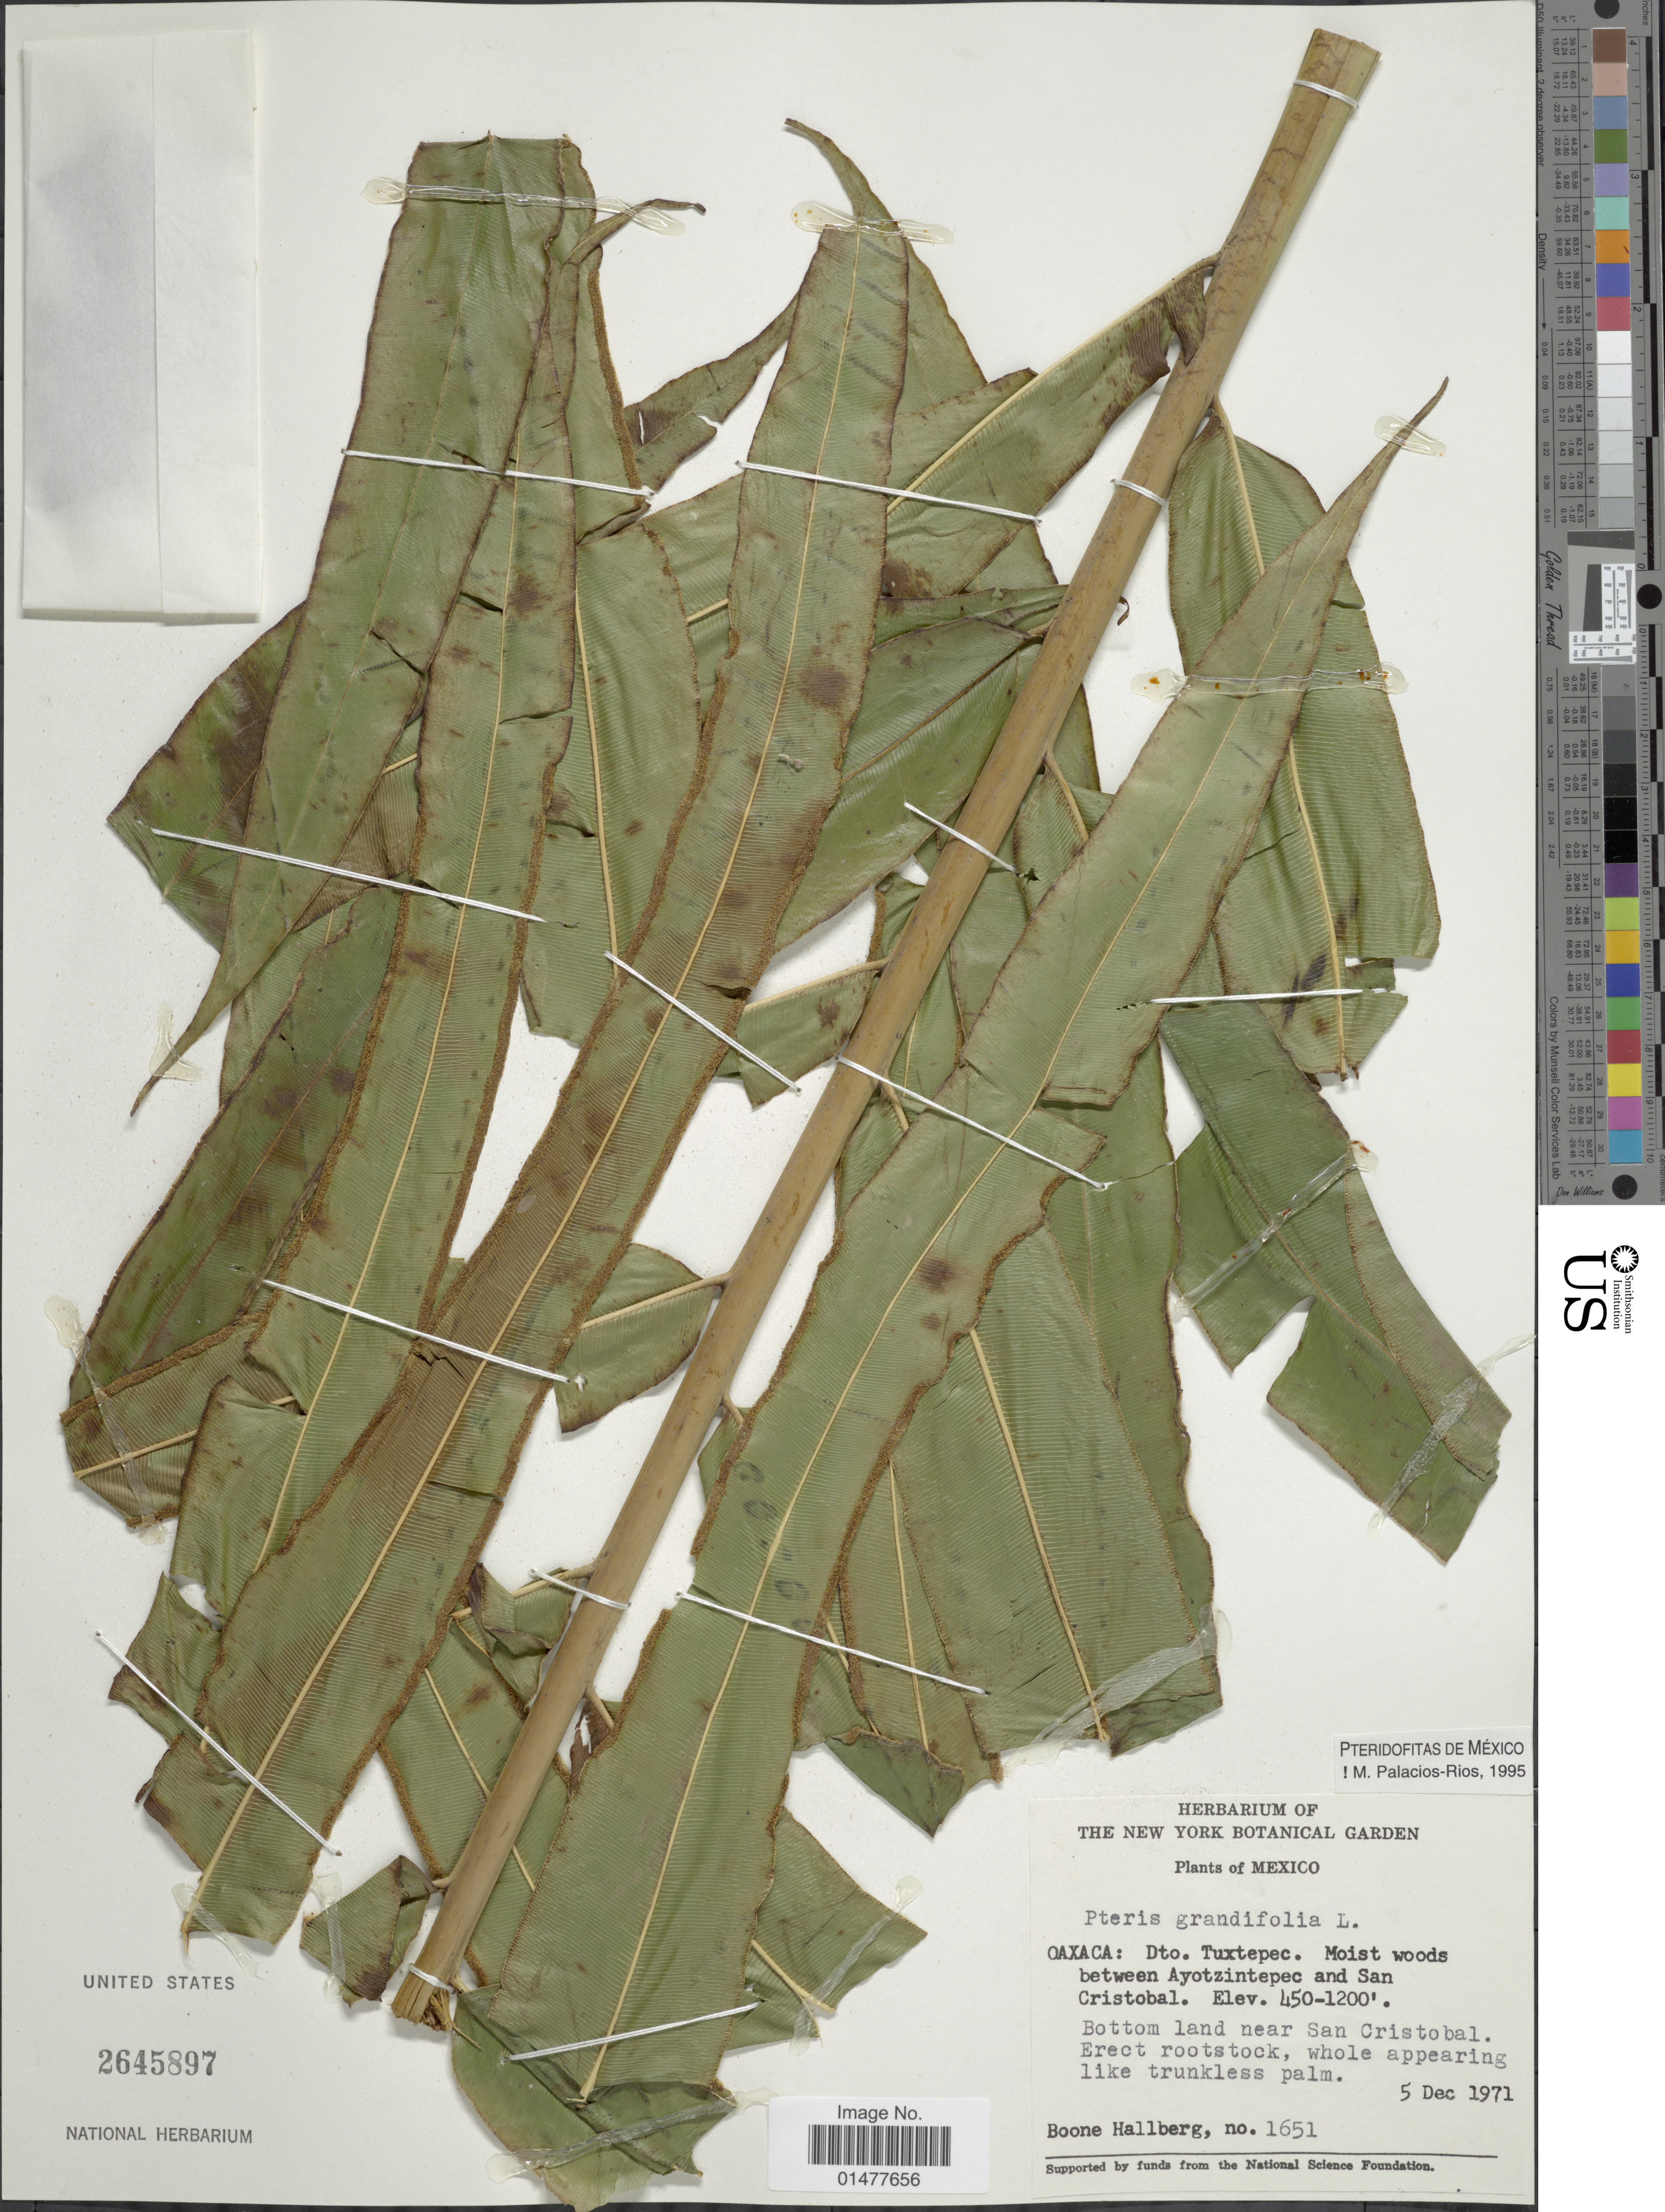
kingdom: Plantae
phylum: Tracheophyta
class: Polypodiopsida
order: Polypodiales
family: Pteridaceae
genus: Pteris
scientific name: Pteris grandifolia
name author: L.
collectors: B. Hallberg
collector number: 1651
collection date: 1971-12-05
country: Mexico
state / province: Oaxaca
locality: Dto. Tuxtepec, moist woods between Ayotzintepec and San Cristobal, bottom land near San Cristobal.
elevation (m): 137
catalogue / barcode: US 2645897